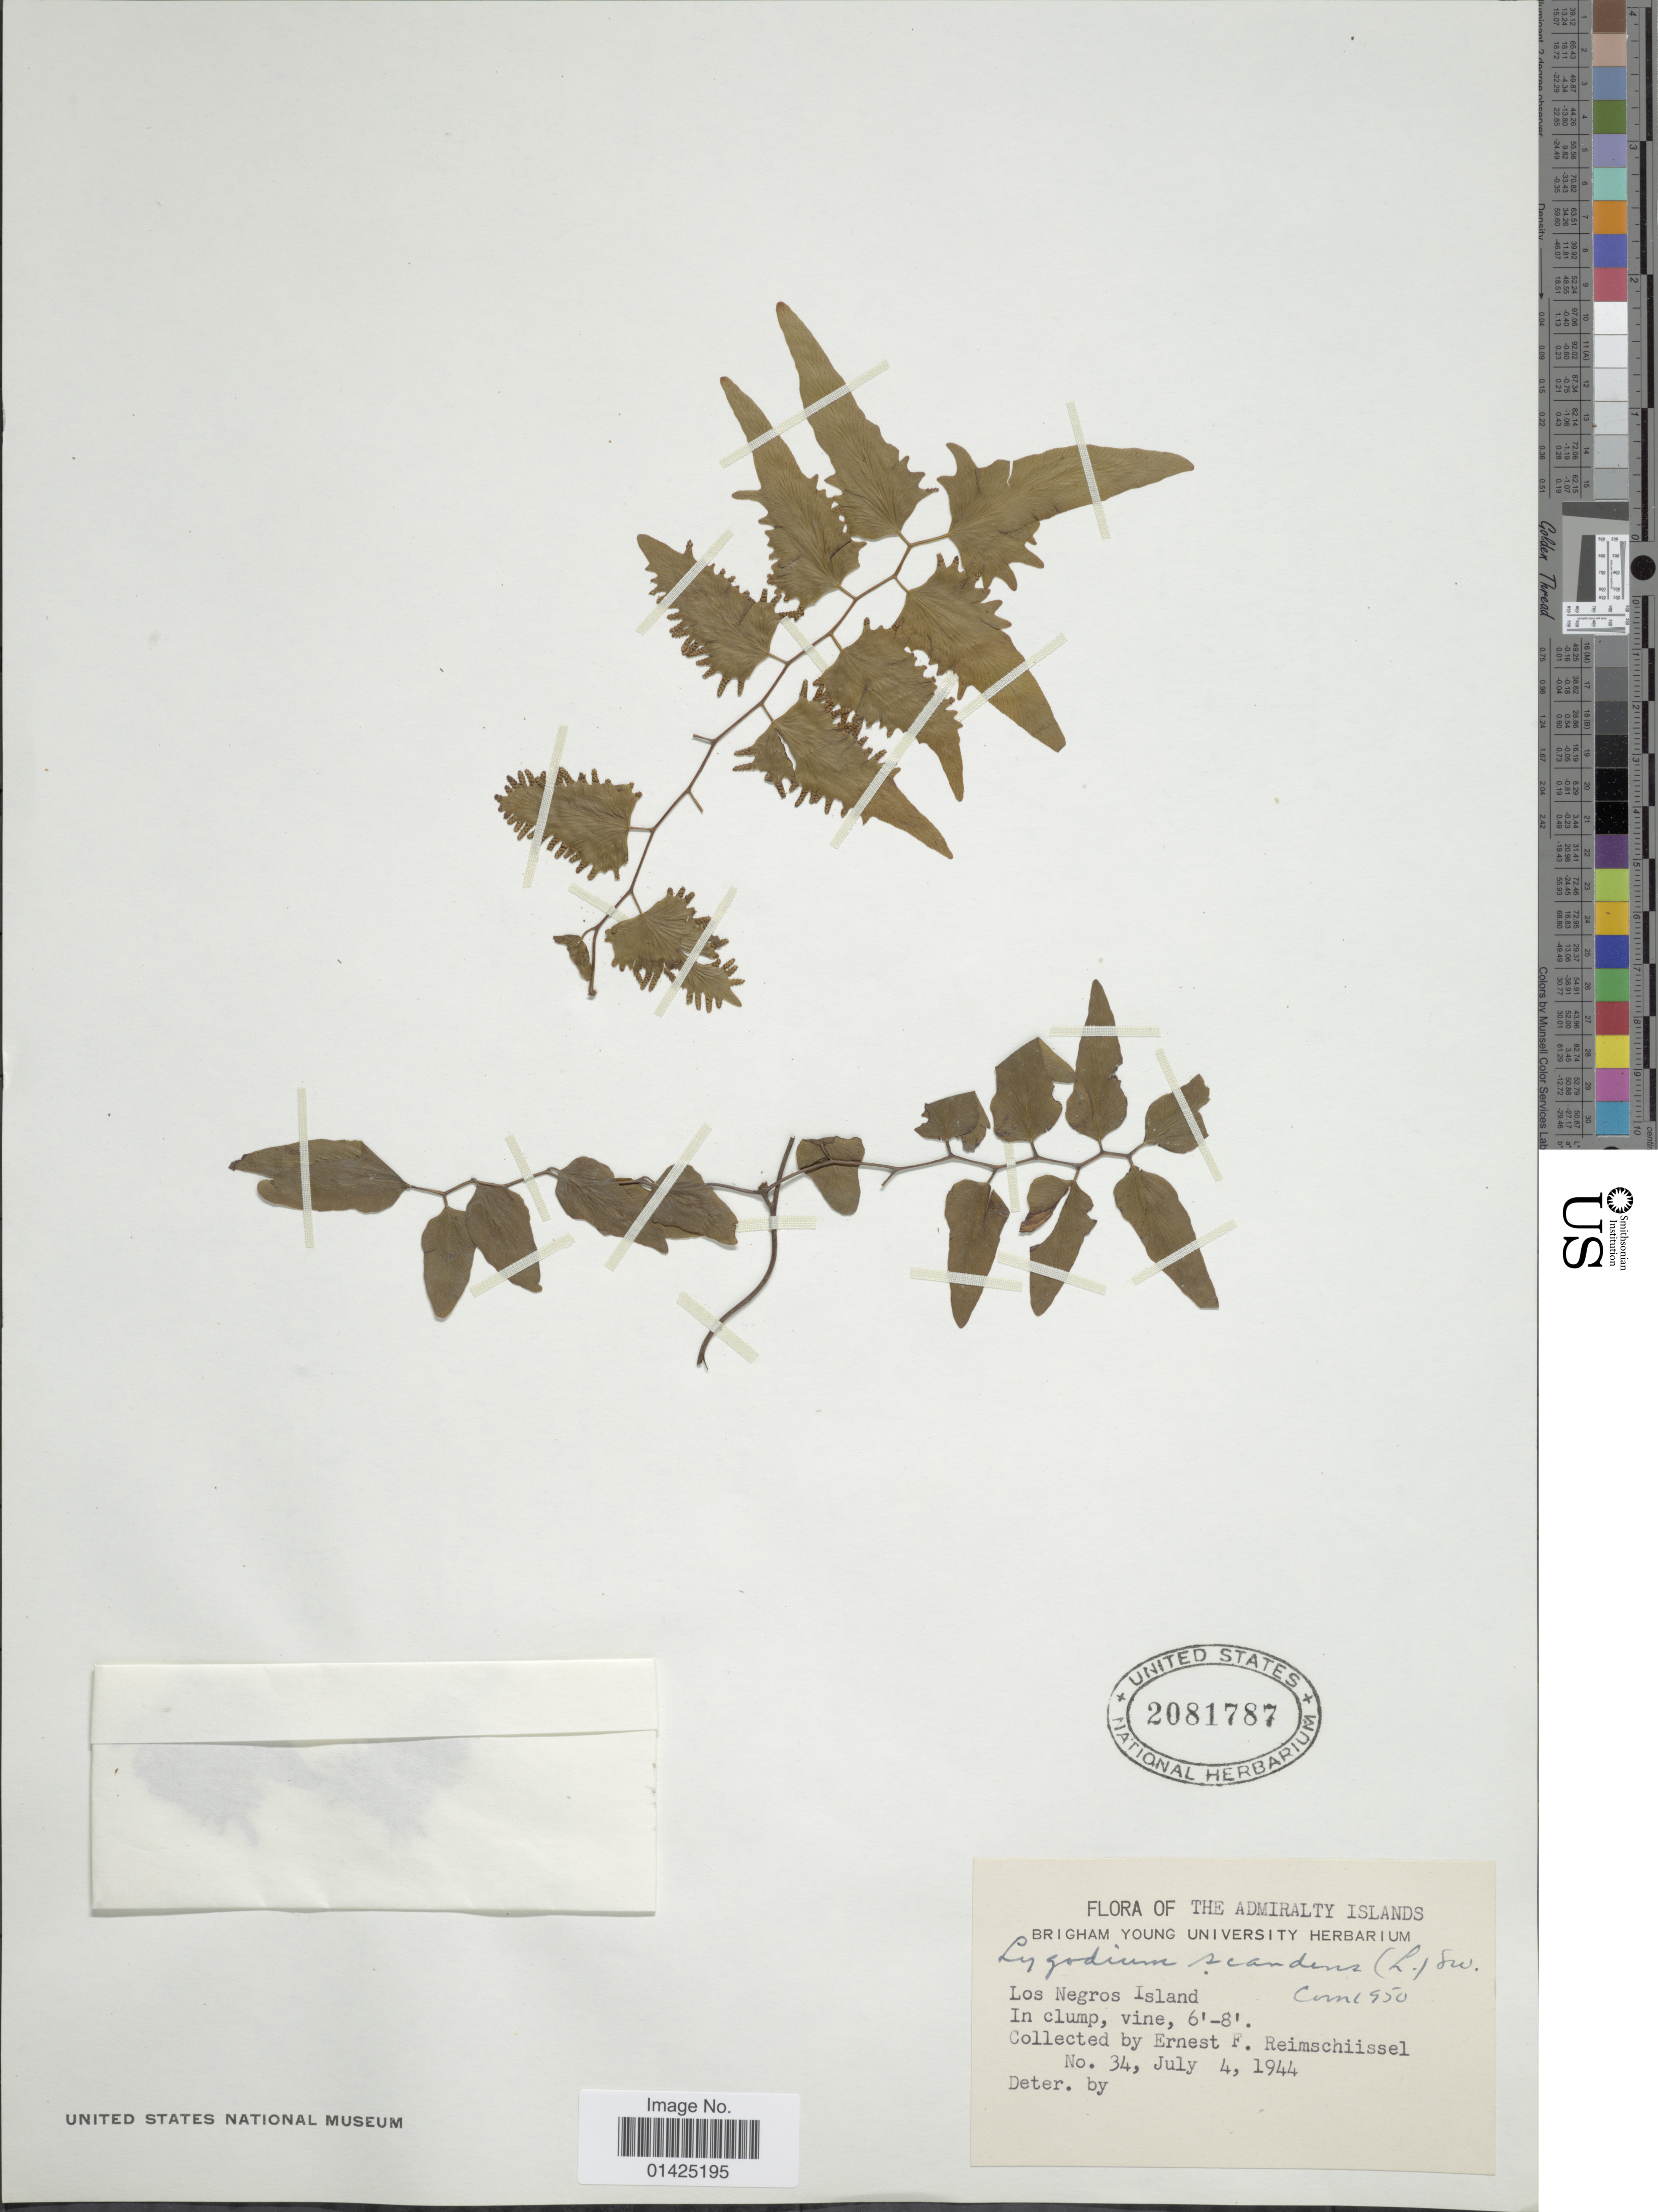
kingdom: Plantae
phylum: Tracheophyta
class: Polypodiopsida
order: Schizaeales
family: Lygodiaceae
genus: Lygodium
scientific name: Lygodium microphyllum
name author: (Cav.) R. Br.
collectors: E. Reimschiissel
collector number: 34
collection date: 1944-07-04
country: Papua New Guinea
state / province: Manus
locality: The Admiralty Islands, Los Negros Island.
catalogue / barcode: US 2081787